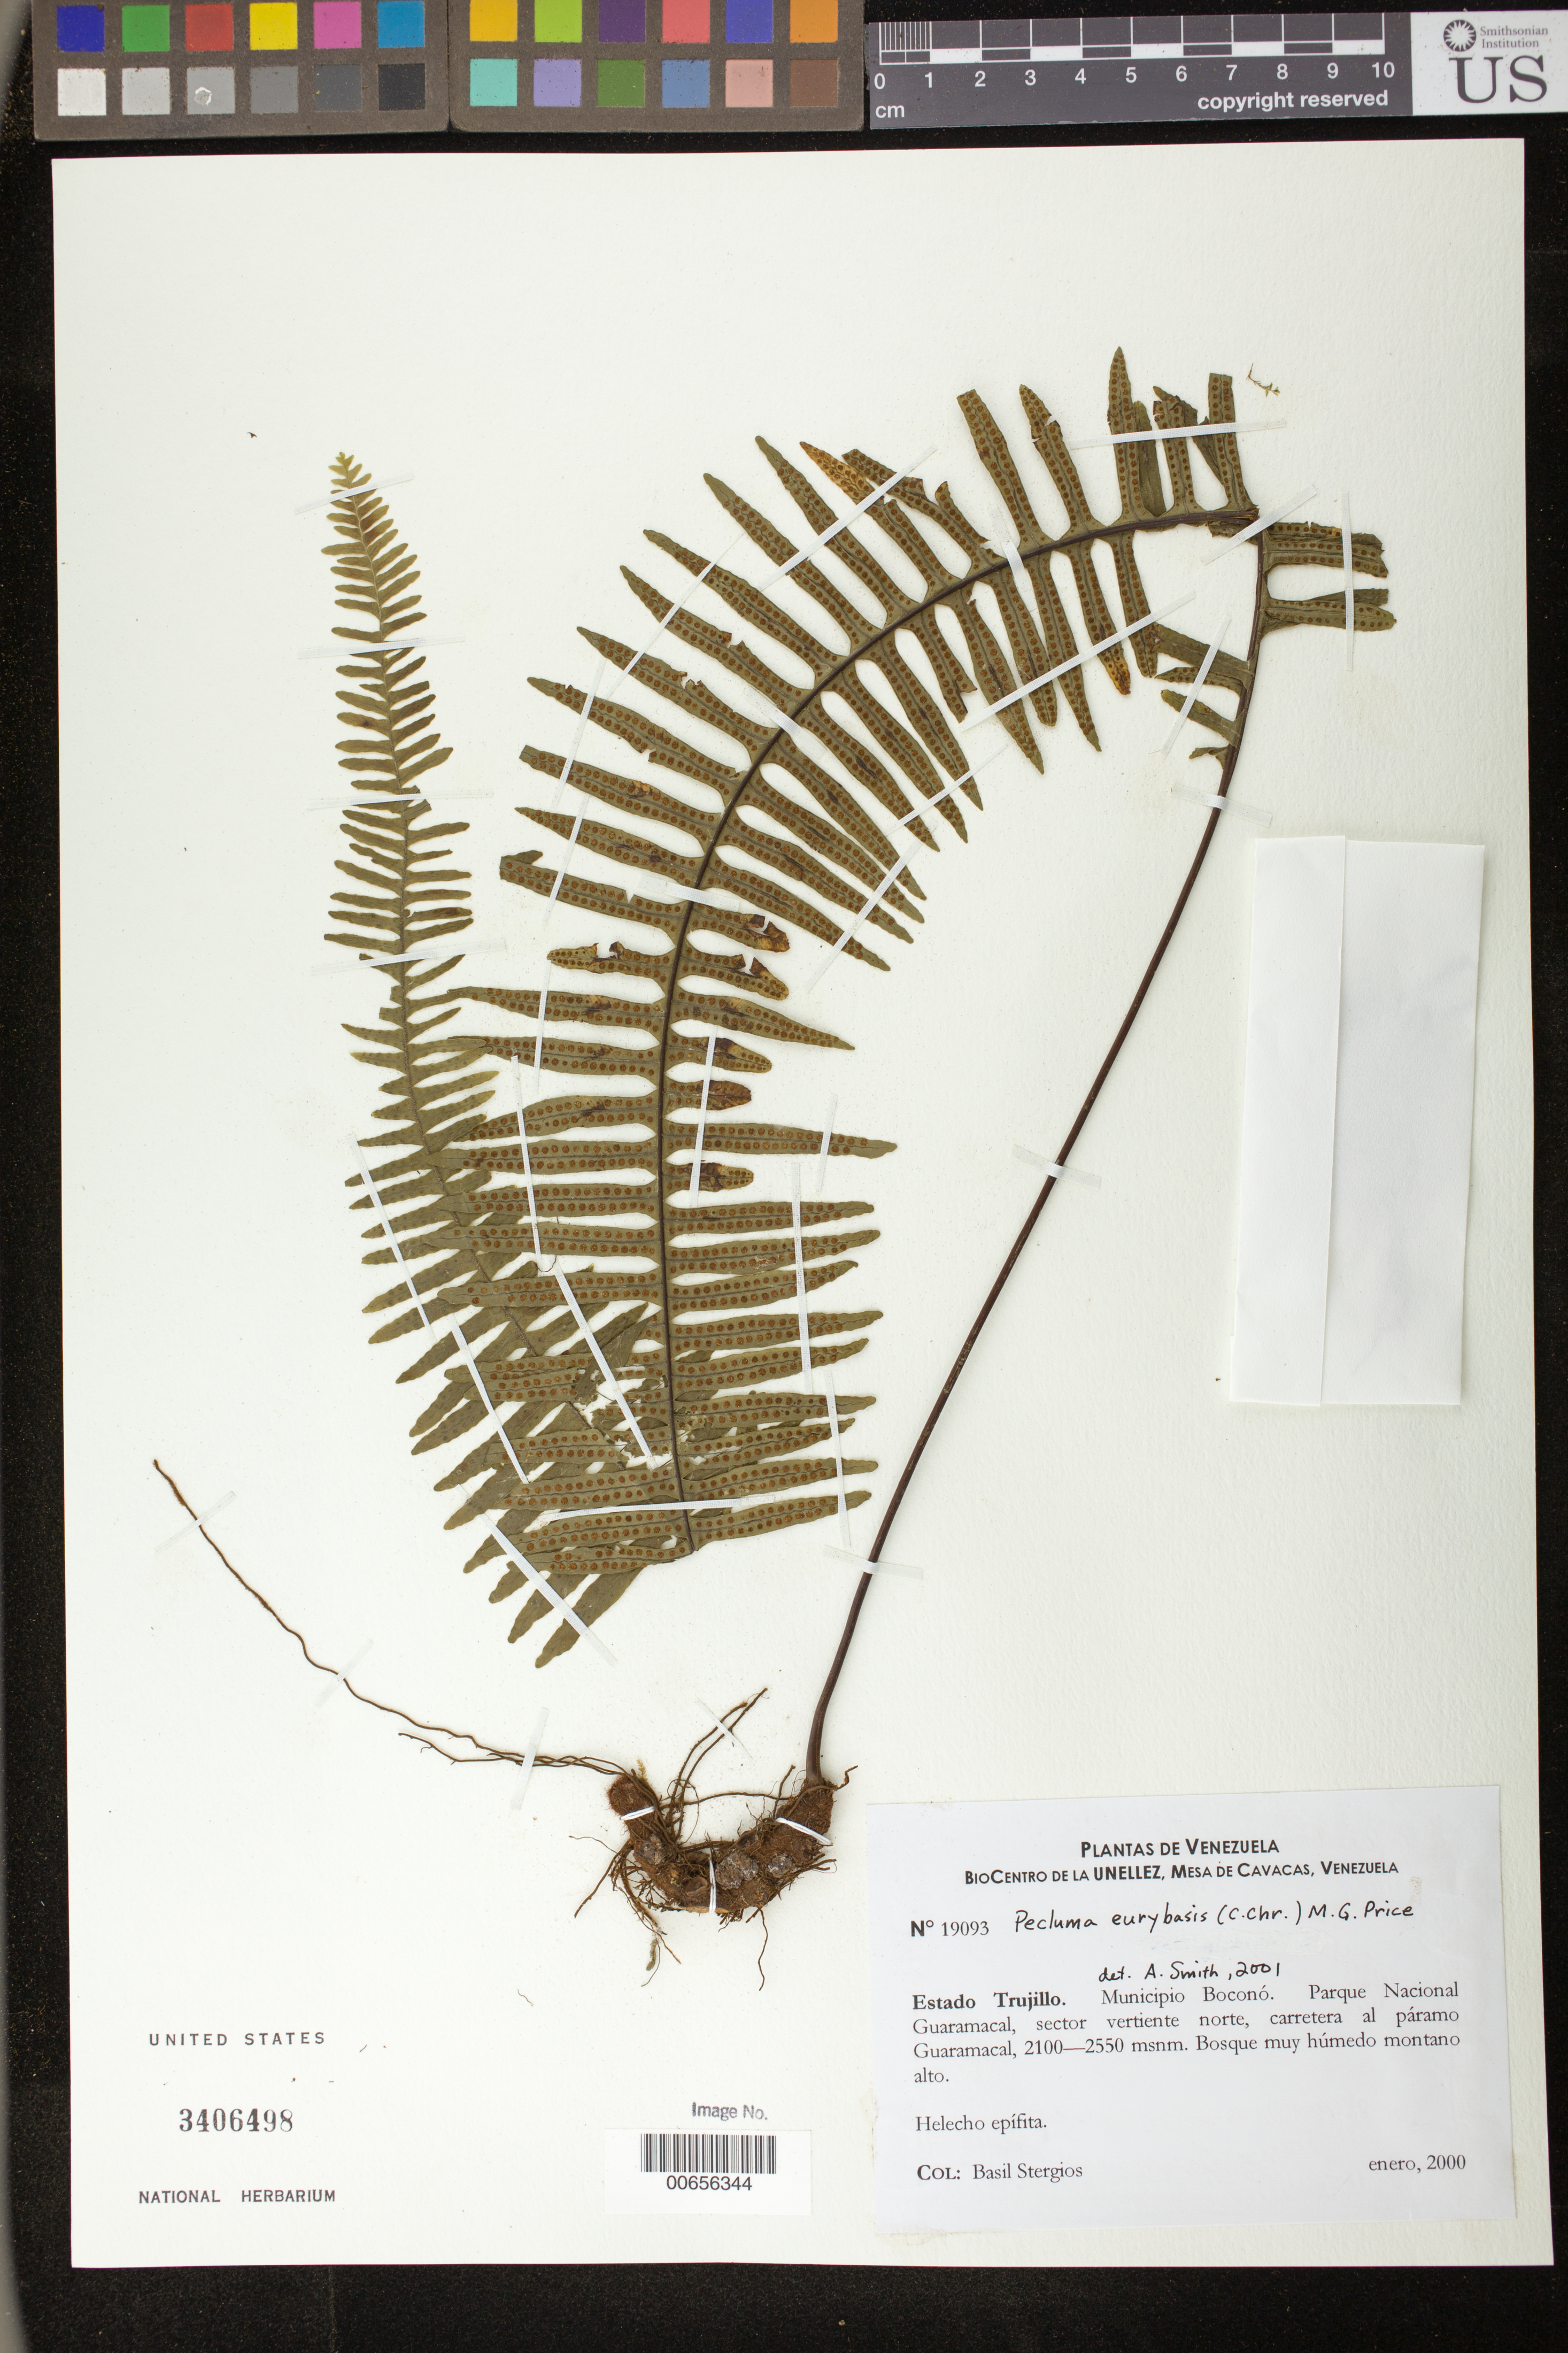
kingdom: Plantae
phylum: Tracheophyta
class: Polypodiopsida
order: Polypodiales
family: Polypodiaceae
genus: Pecluma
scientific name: Pecluma eurybasis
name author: (C. Chr.) M.G. Price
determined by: Smith, Alan R., (UC)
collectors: B. G. Stergios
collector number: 19093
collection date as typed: Jan 2000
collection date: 2000-01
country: Venezuela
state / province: Trujillo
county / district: Boconó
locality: Parque Nacional Guaramacal, vertiente N, carretera al páramo Guaramacal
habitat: Bosque muy húmedo montano alto.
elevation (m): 2100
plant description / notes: PORT, UC, US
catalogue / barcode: US 3406498